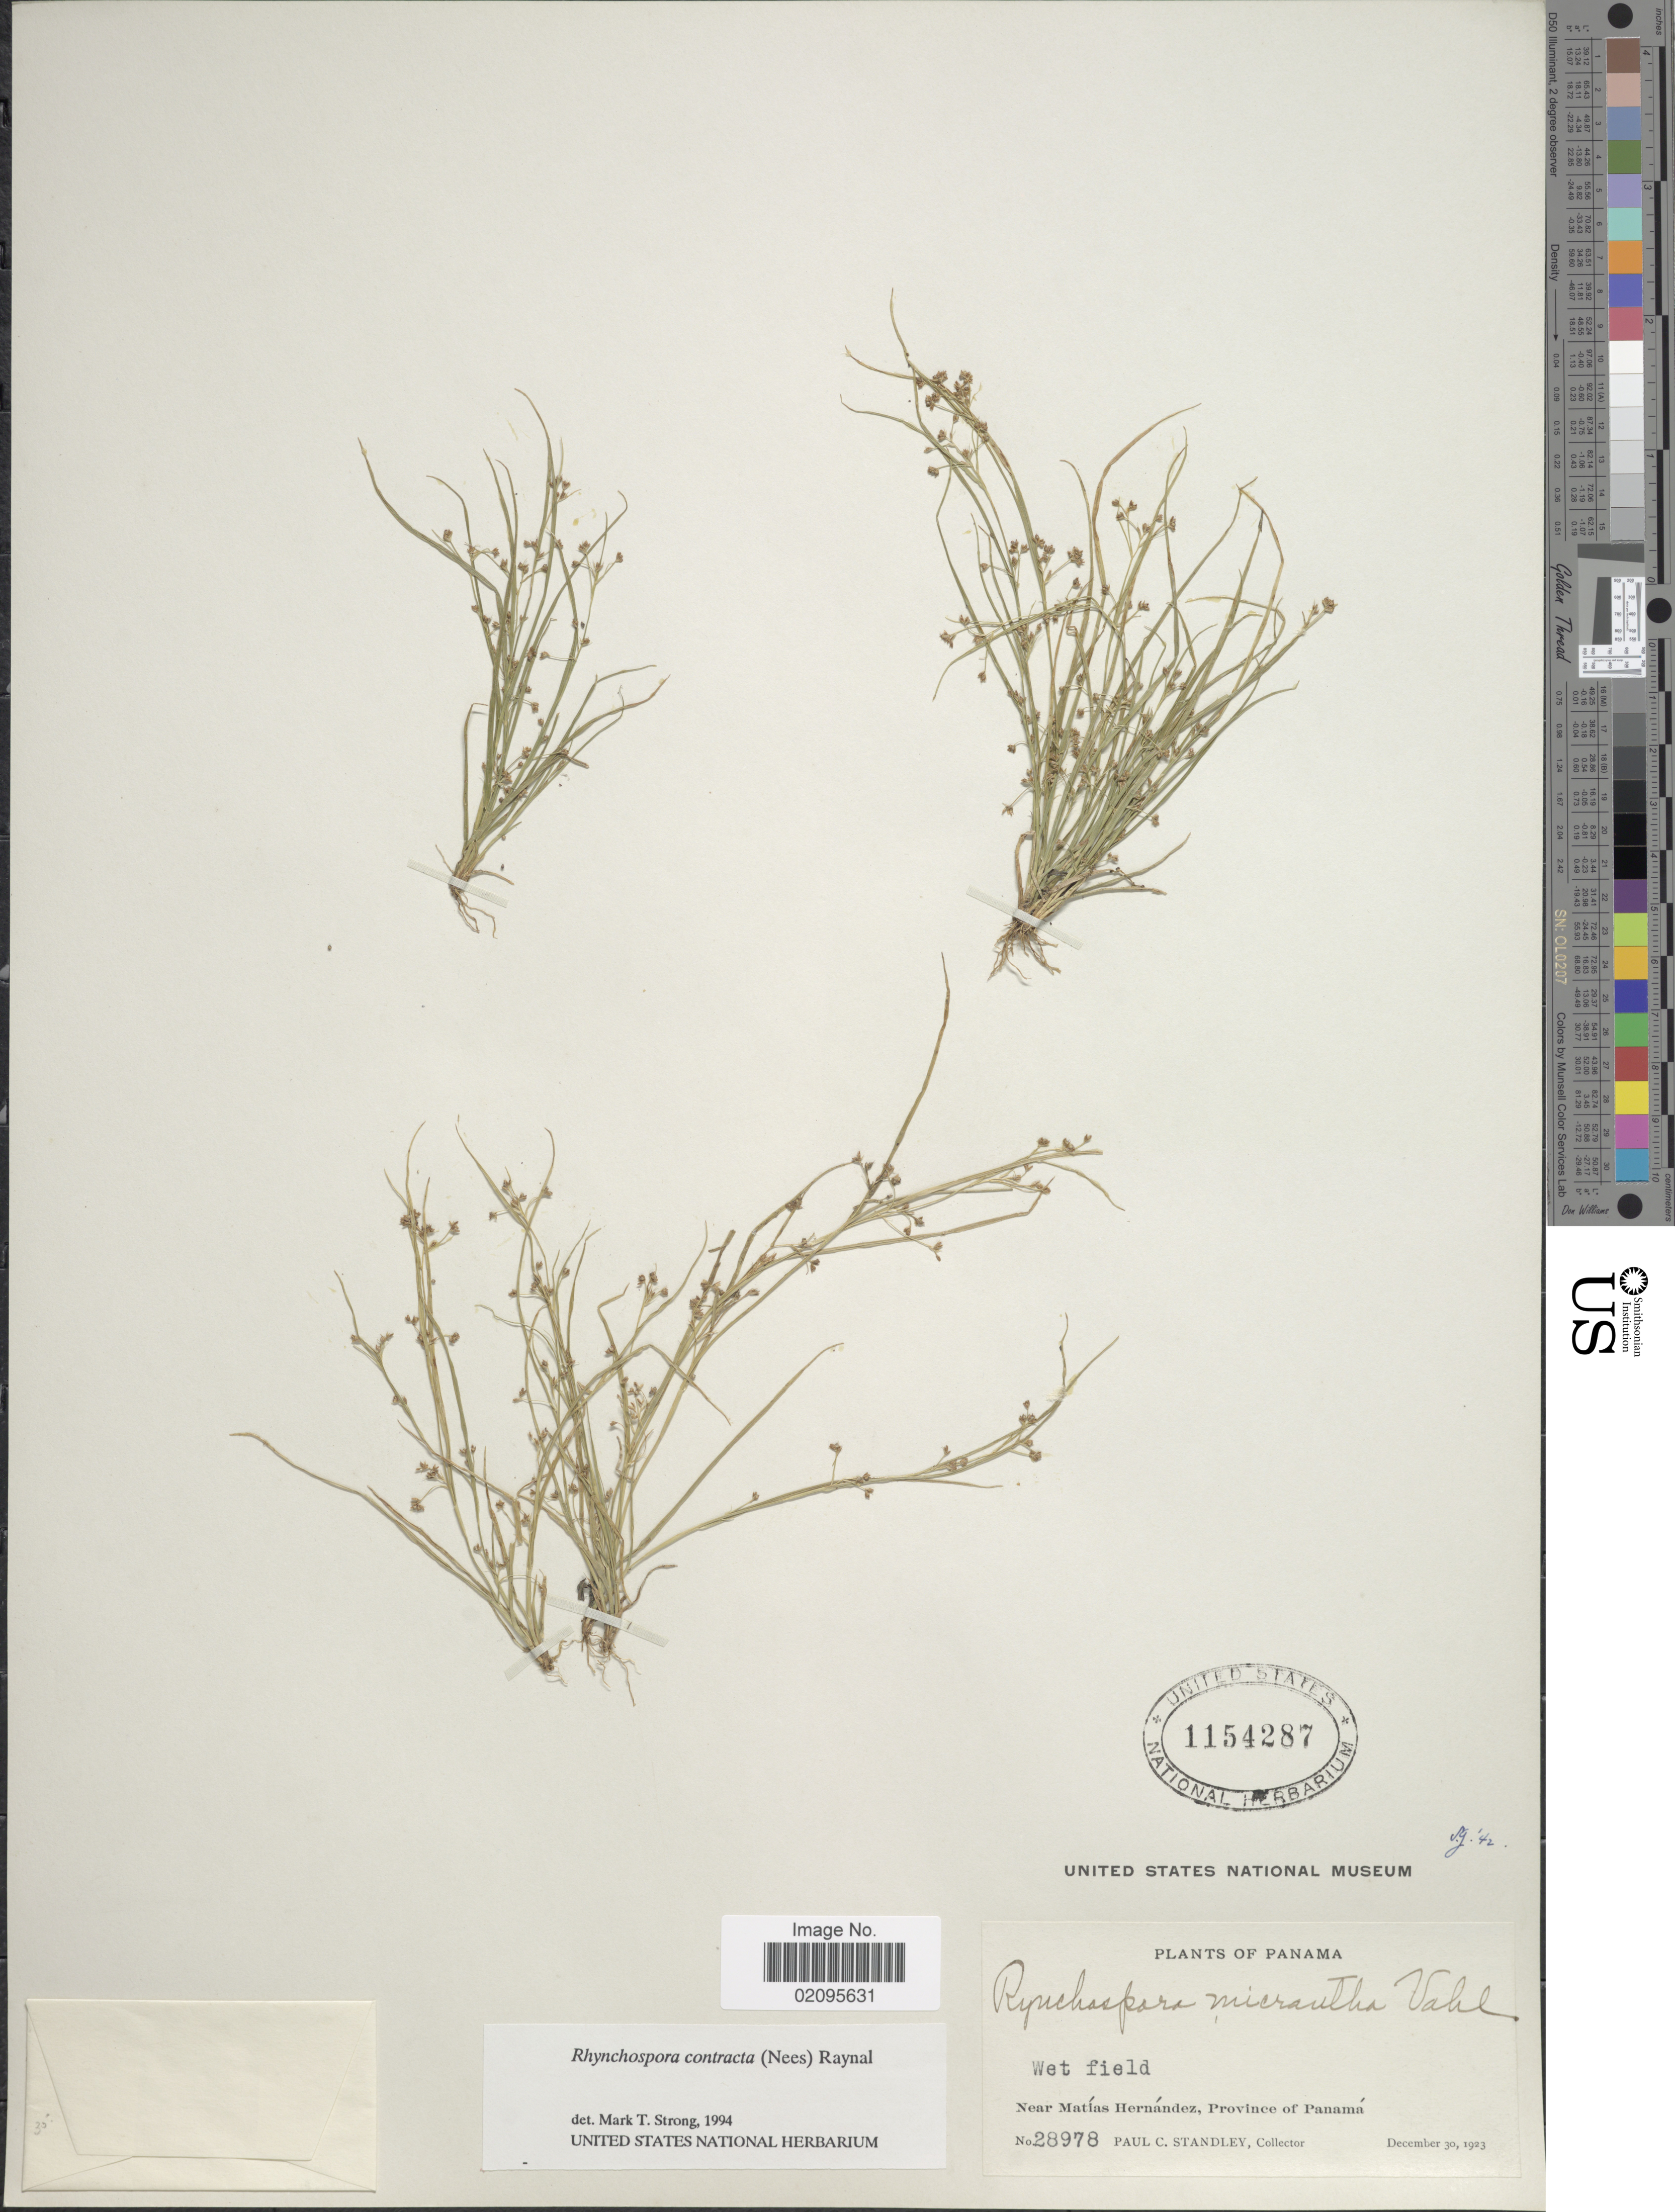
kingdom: Plantae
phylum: Tracheophyta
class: Liliopsida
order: Poales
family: Cyperaceae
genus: Rhynchospora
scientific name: Rhynchospora contracta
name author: (Nees) J. Raynal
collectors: P. C. Standley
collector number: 28978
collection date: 1923-12-30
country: Panama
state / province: Panamá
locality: Wet field, near Matias Hernandez.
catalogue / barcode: US 1154287